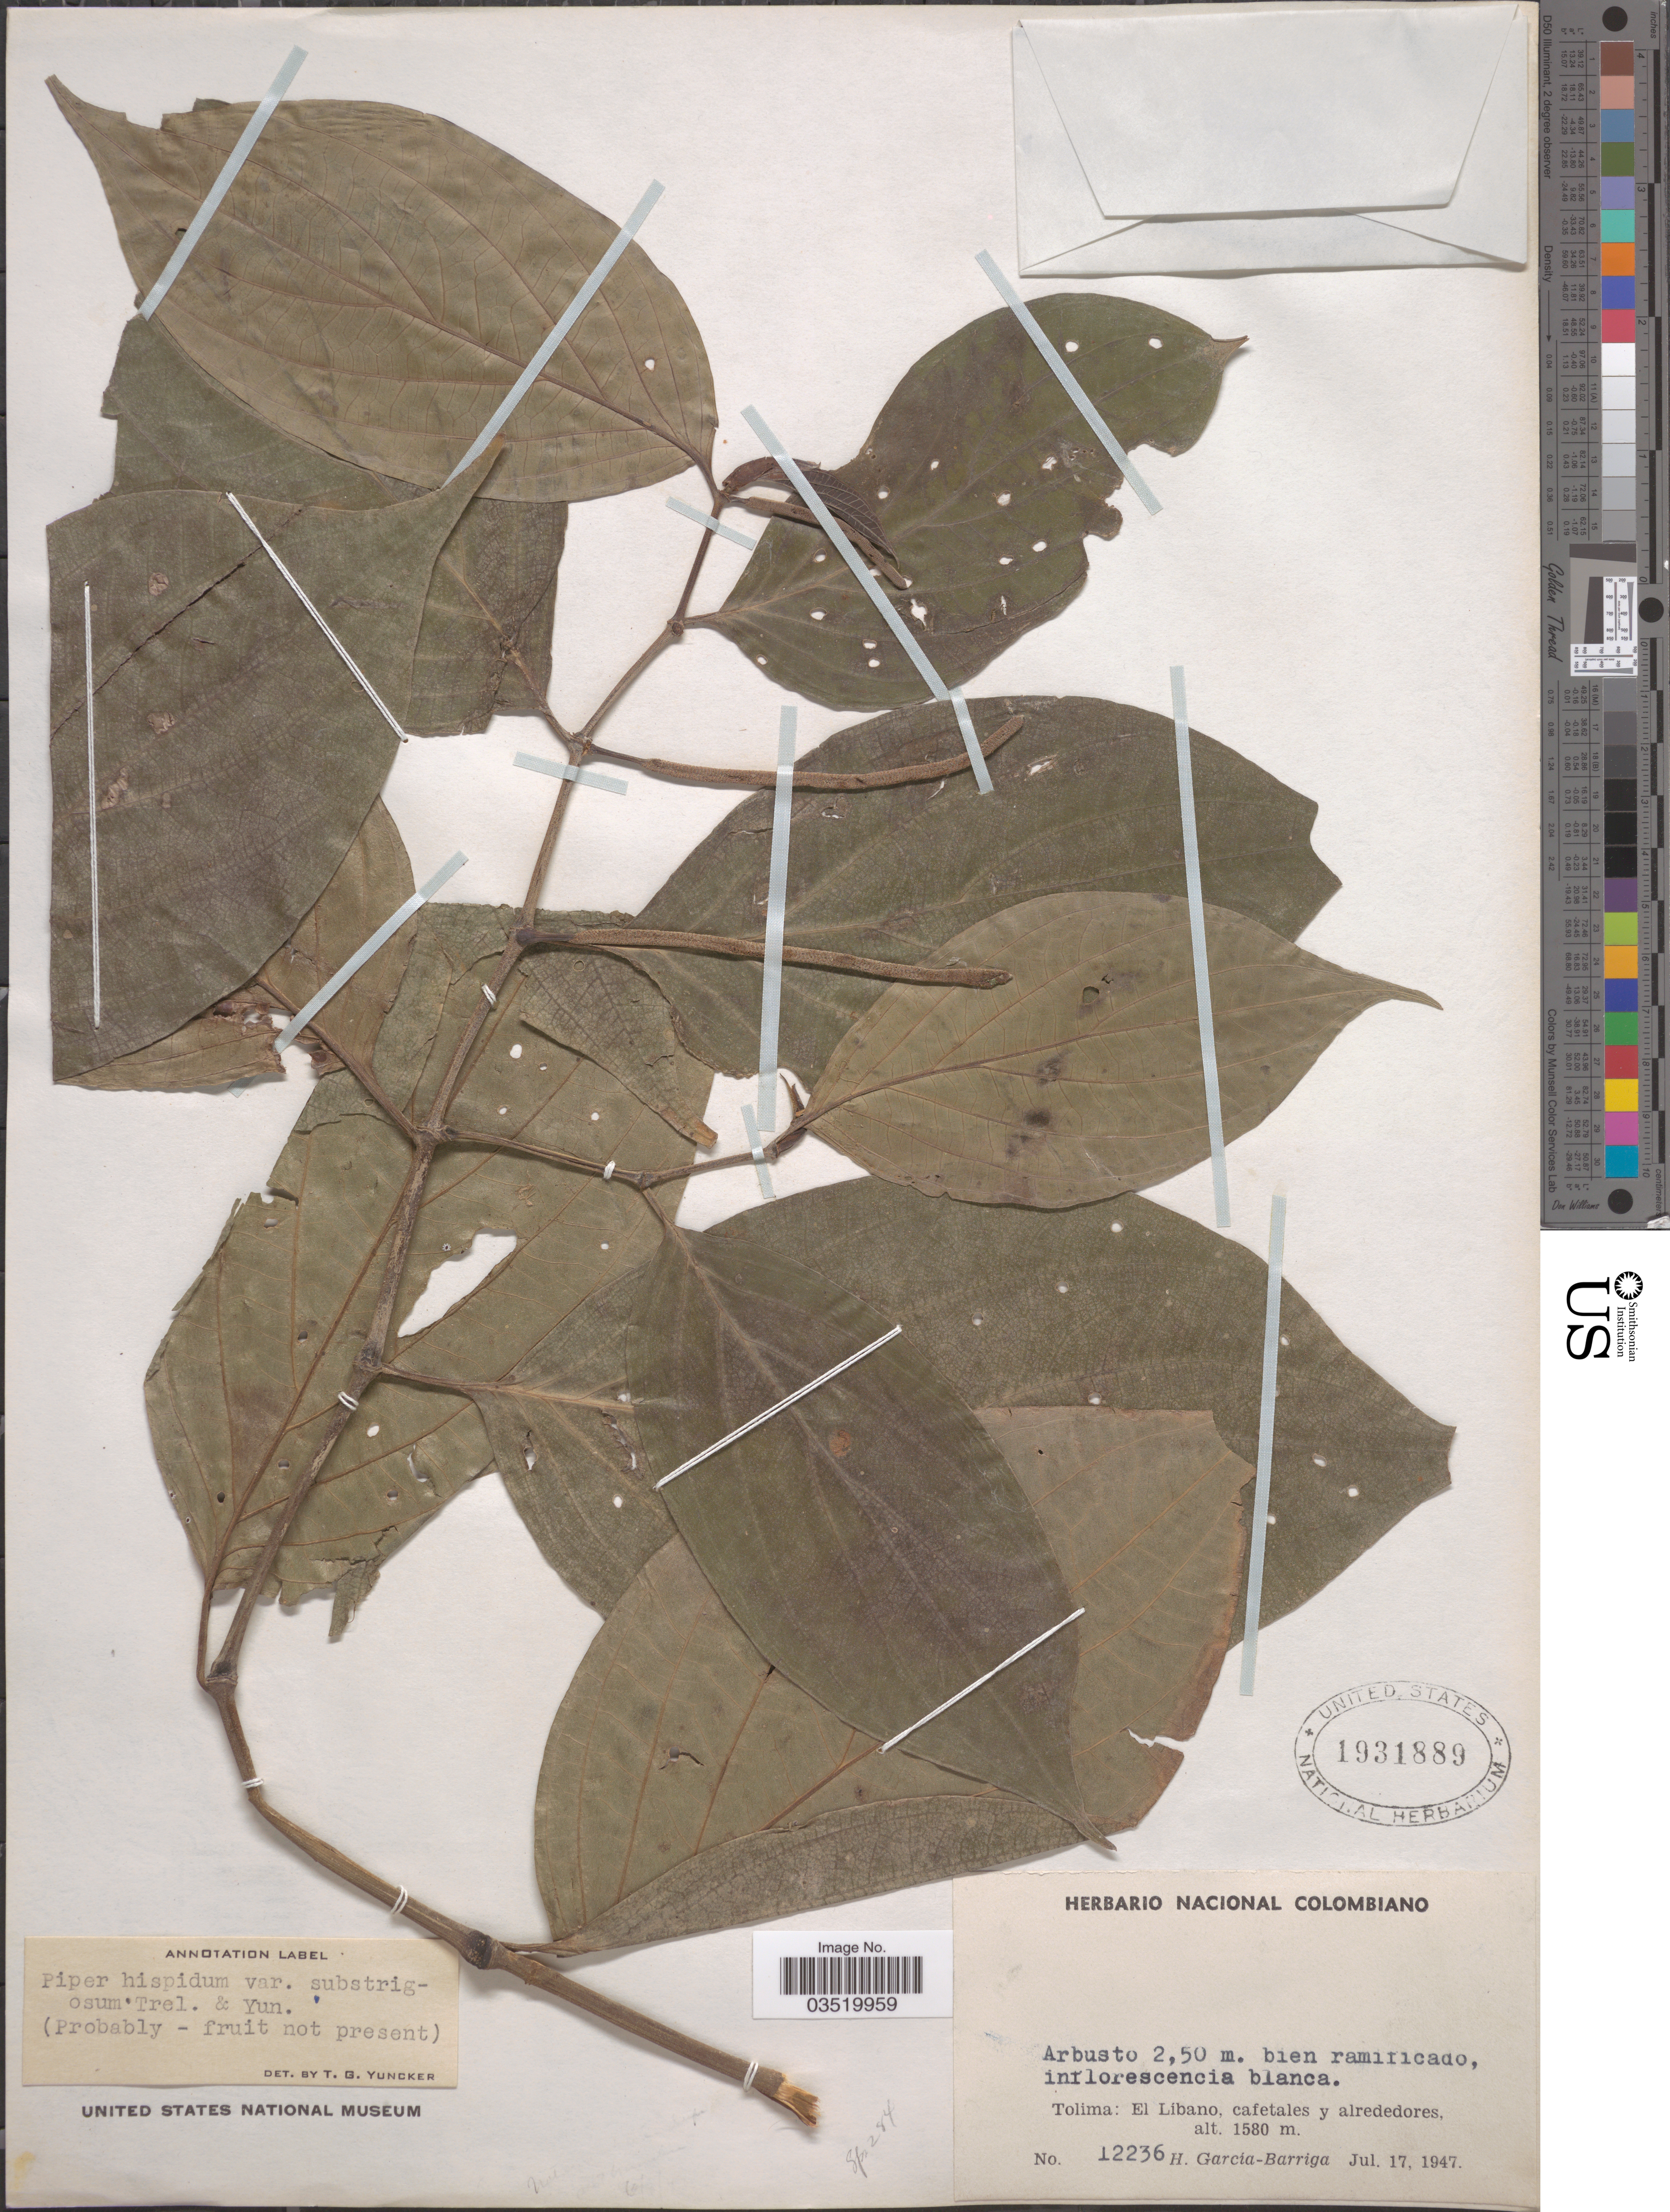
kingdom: Plantae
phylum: Tracheophyta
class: Magnoliopsida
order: Piperales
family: Piperaceae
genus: Piper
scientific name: Piper hispidum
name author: Sw.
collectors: H. García Barriga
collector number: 12236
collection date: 1947-07-17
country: Colombia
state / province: Tolima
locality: El Libano, cafetales y alrededores.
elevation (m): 1580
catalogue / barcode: US 1931889